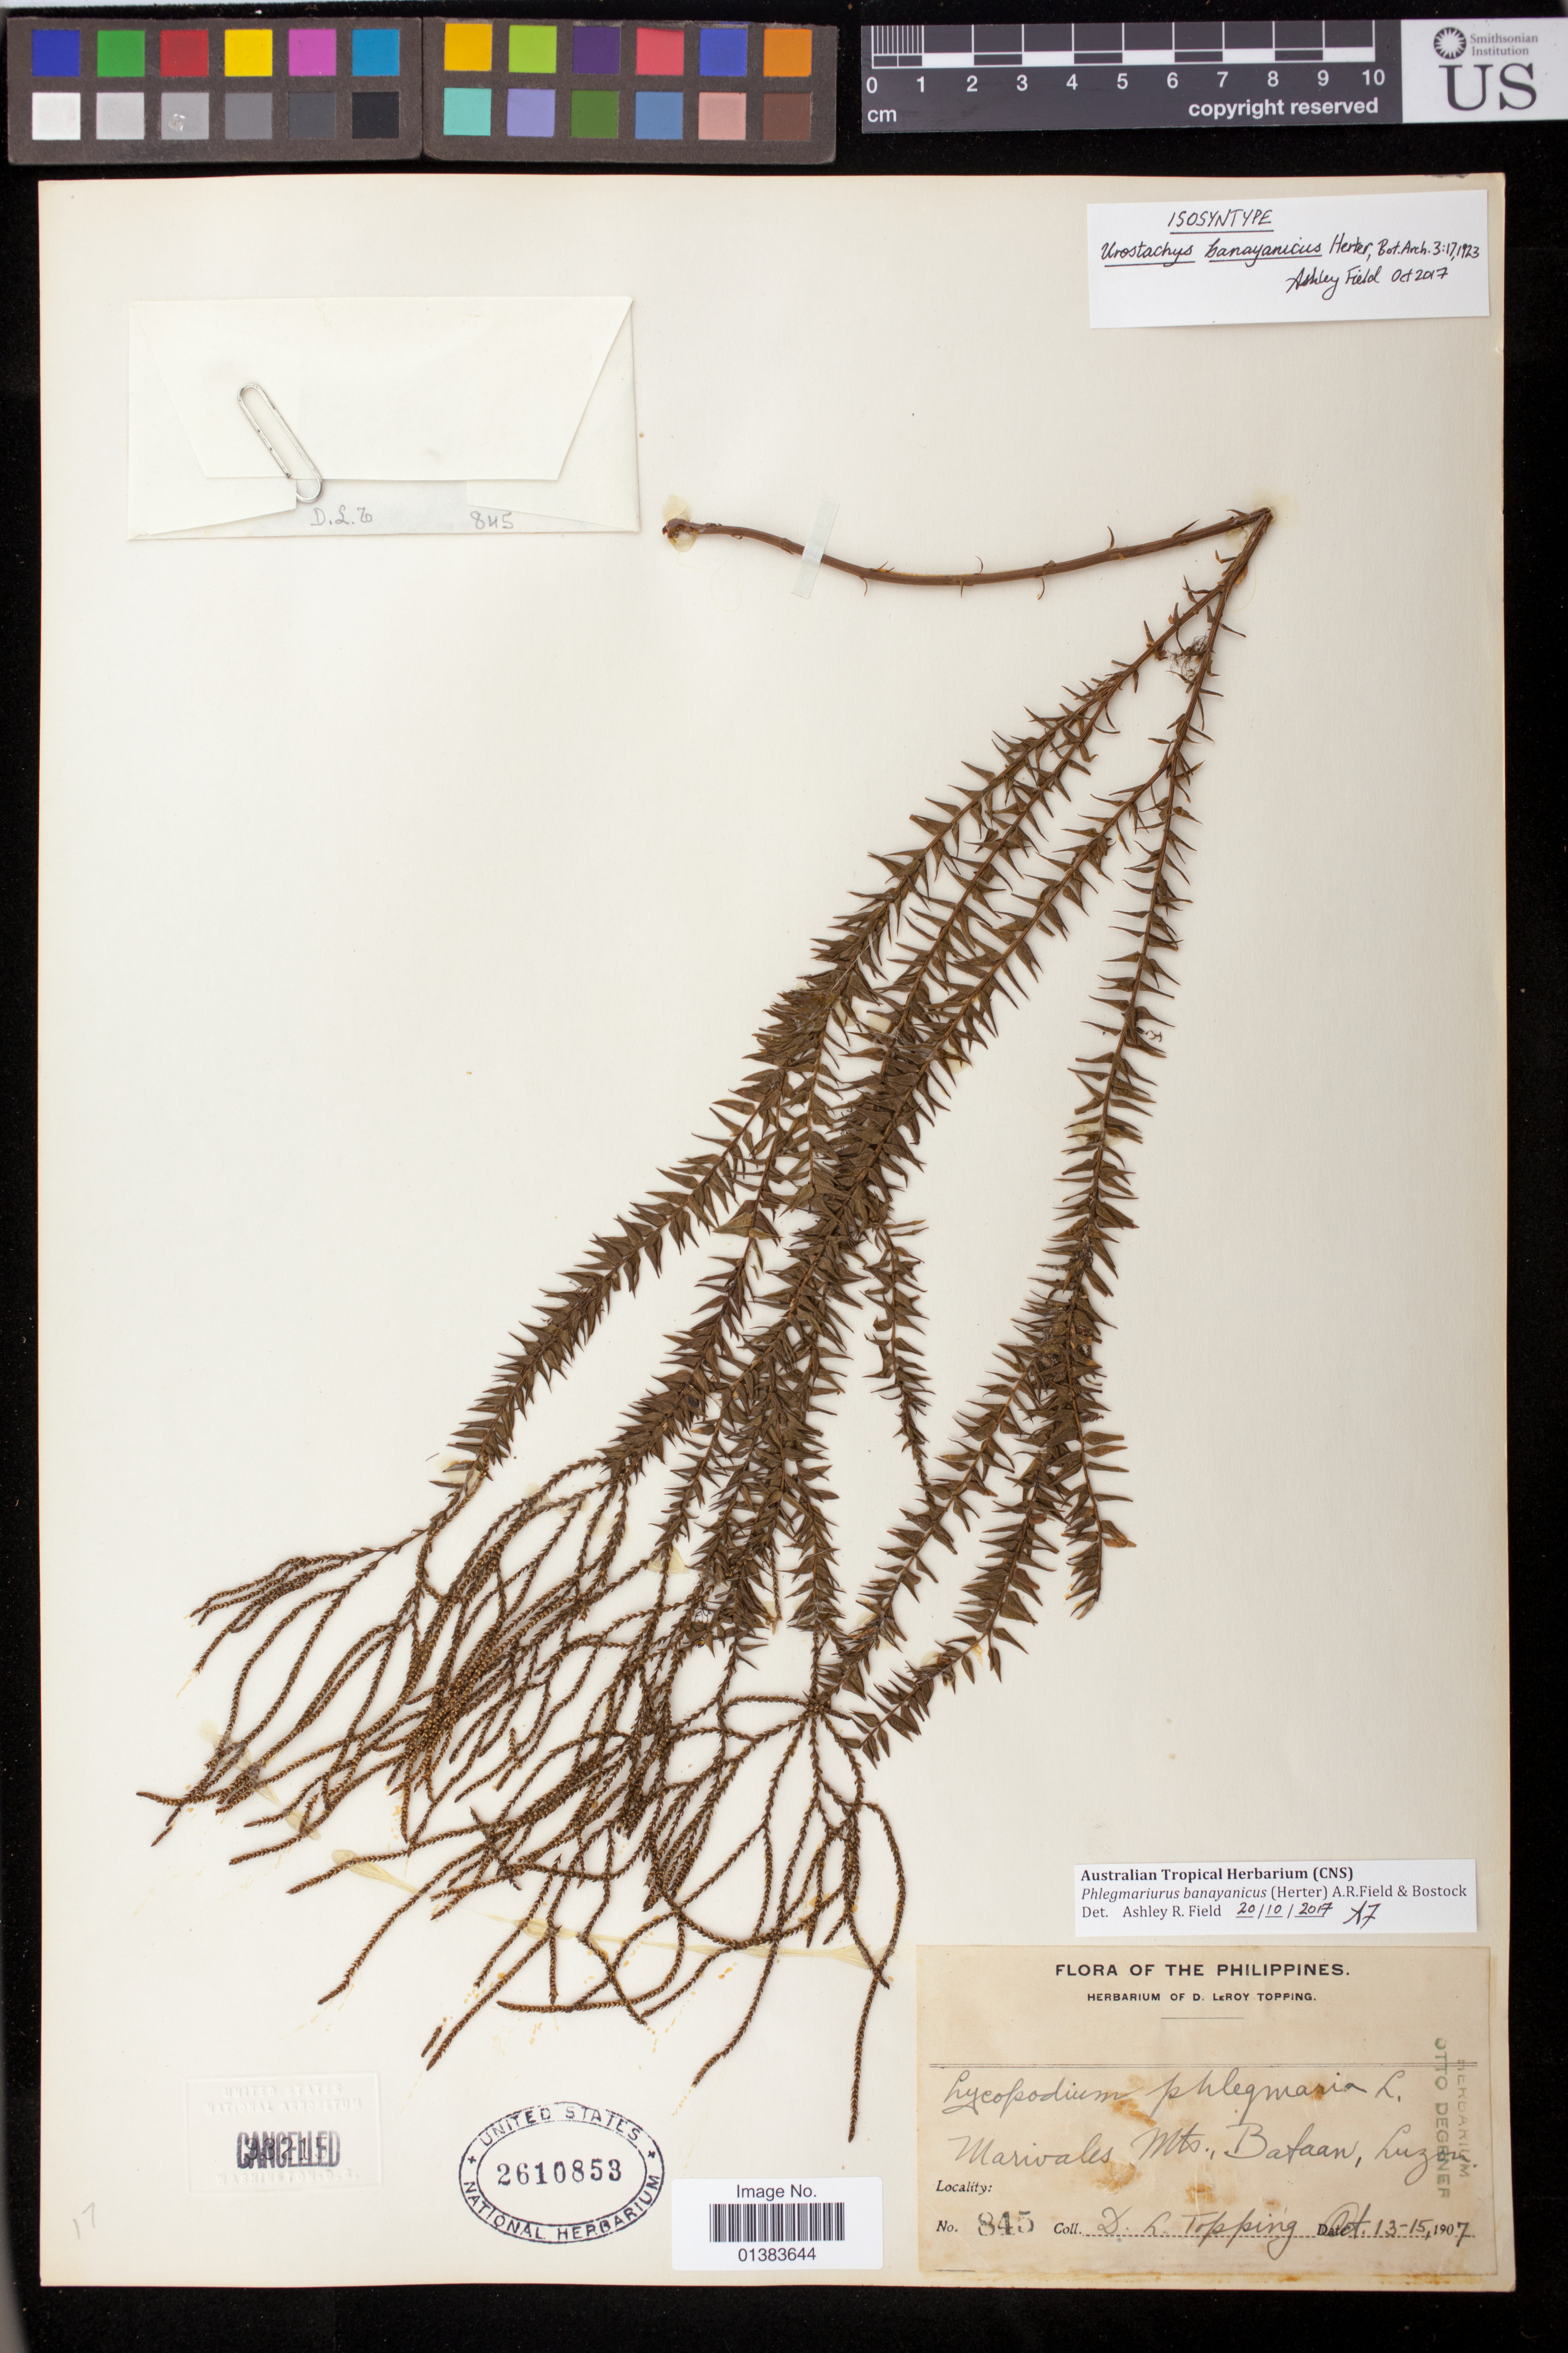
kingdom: Plantae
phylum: Tracheophyta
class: Lycopodiopsida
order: Lycopodiales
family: Lycopodiaceae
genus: Urostachys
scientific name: Urostachys banayanicus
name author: Herter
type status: Isosyntype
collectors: D. L. Topping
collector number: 845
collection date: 1907-10-13/1907-10-15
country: Philippines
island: Luzon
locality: Marivales Mts., Bataan, Luzon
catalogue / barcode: US 2610853